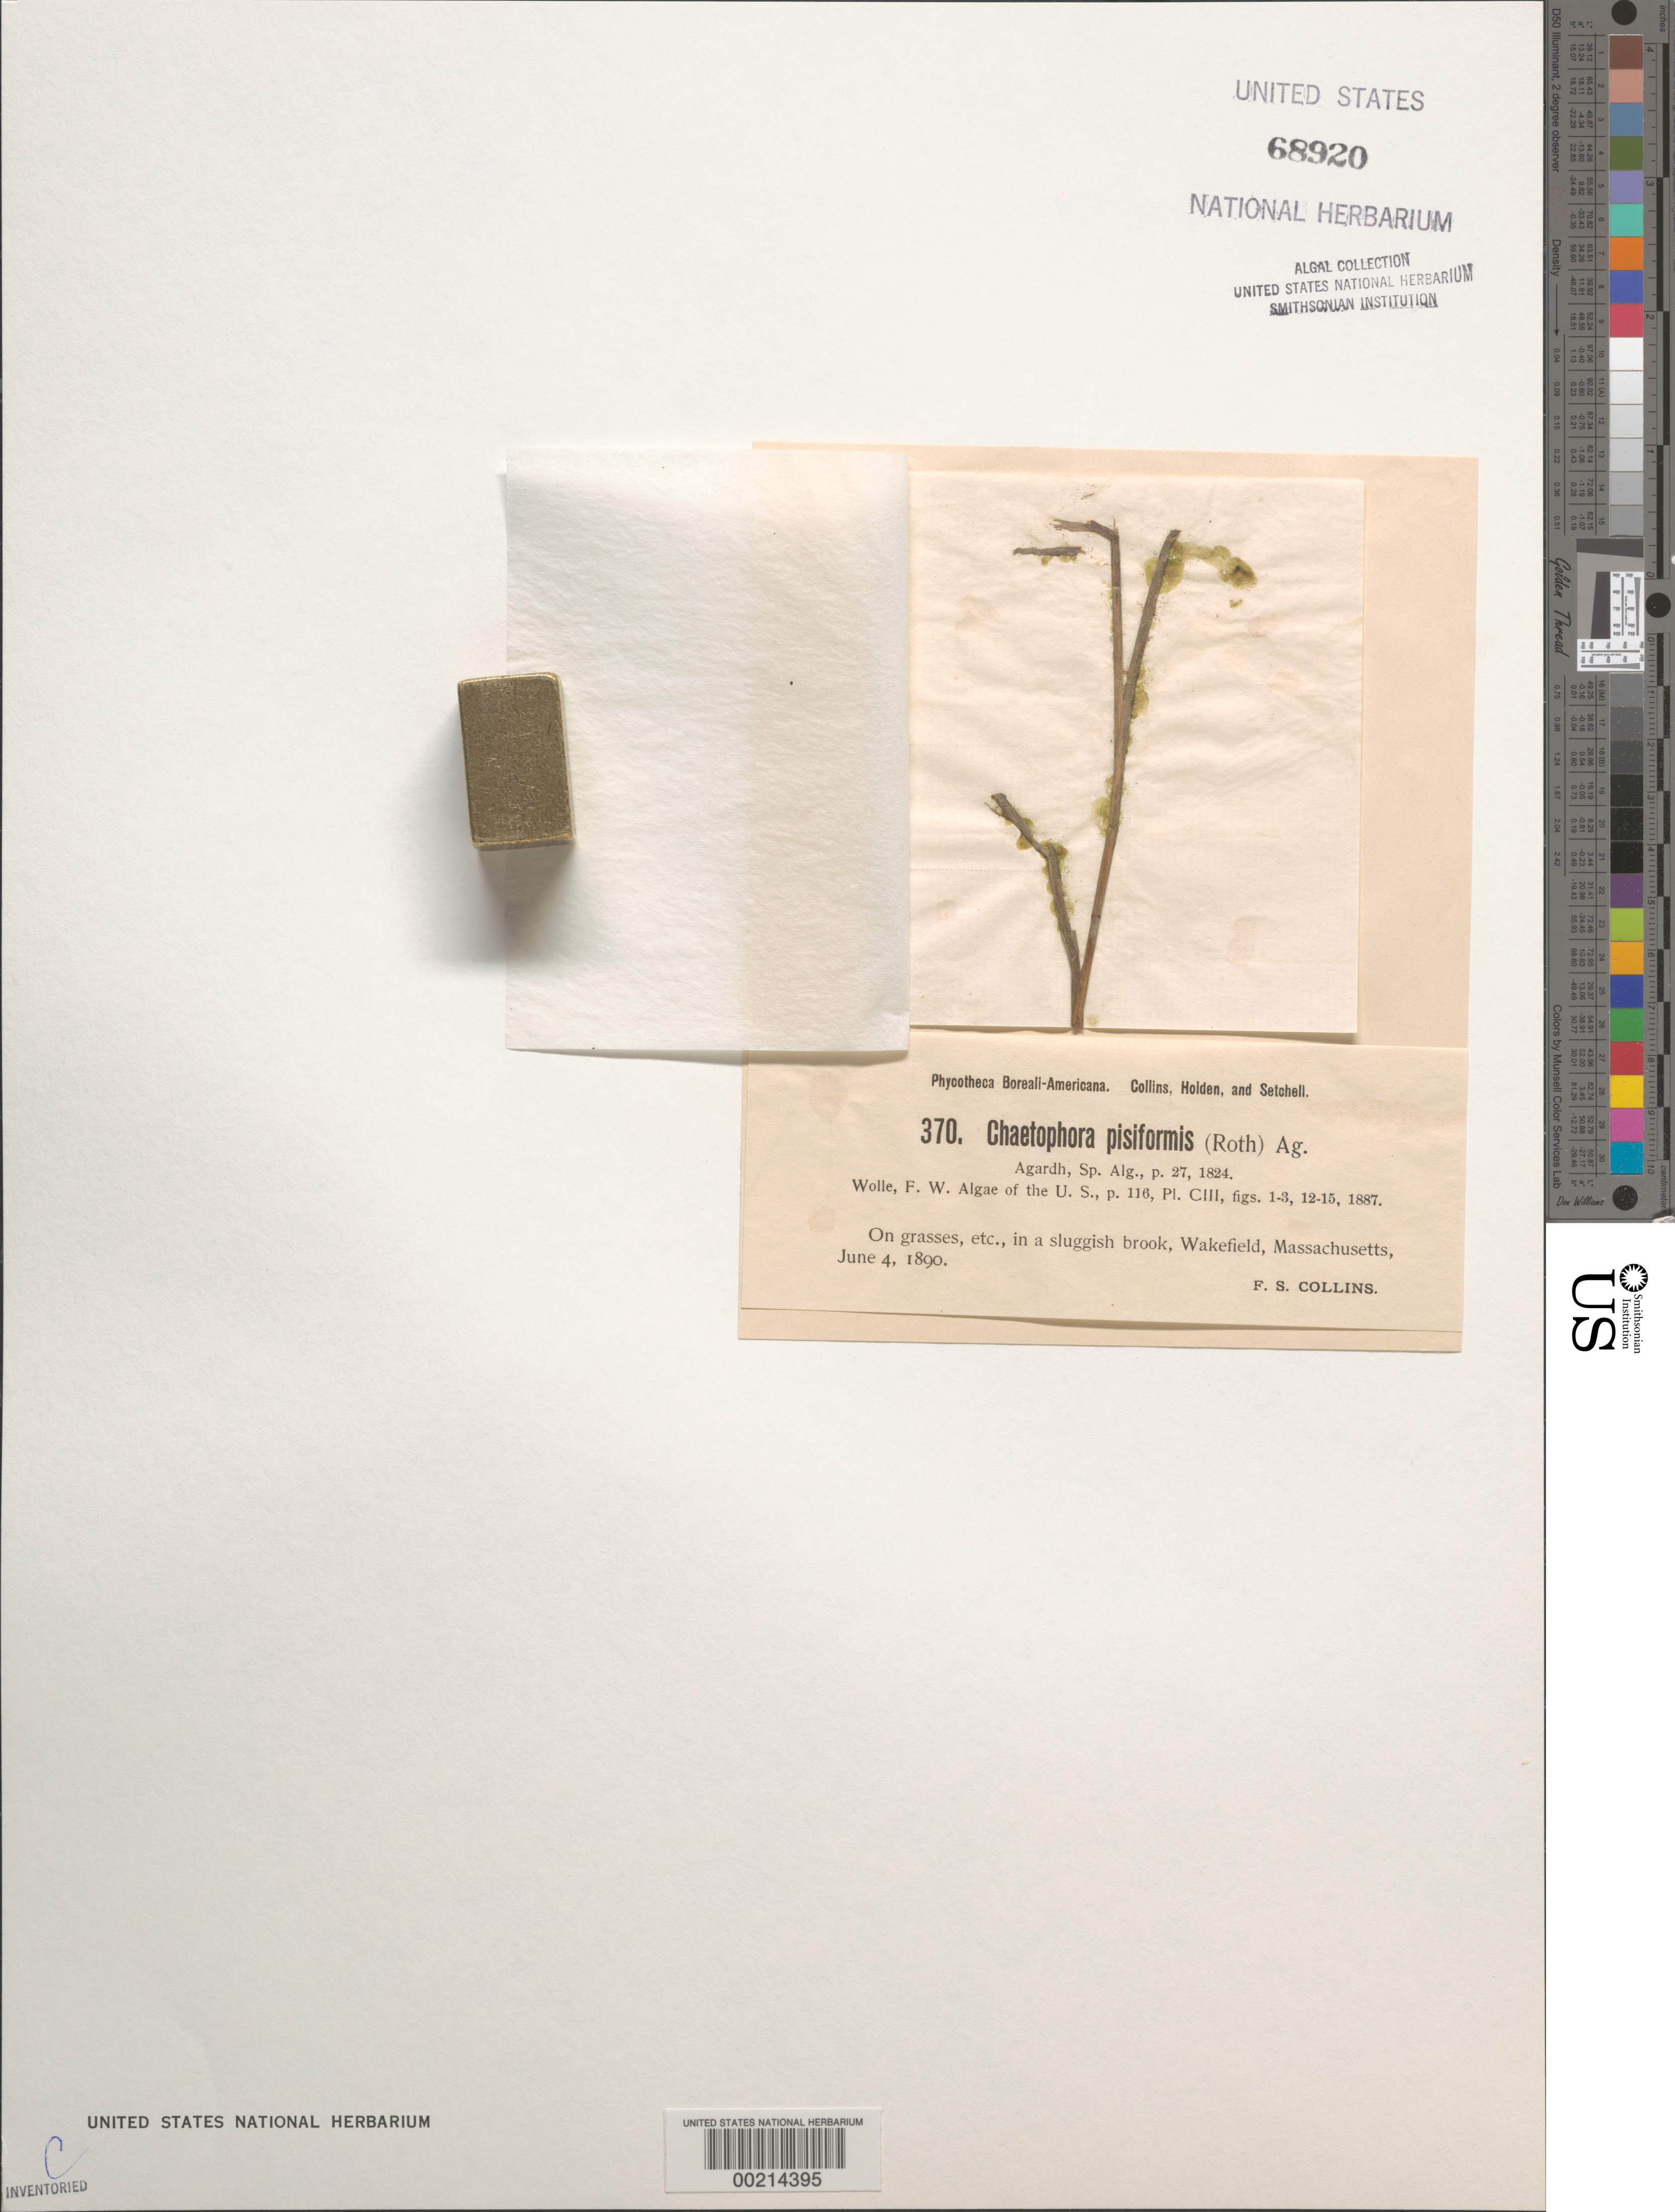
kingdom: Plantae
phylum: Chlorophyta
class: Chlorophyceae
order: Chaetophorales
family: Chaetophoraceae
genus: Chaetophoropsis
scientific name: Chaetophoropsis pisiformis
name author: (Roth) B.Wen Liu et al.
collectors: F. Collins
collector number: PB-A 370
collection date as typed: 04 Jun 1890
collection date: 1890-06-04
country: United States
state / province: Massachusetts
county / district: Middlesex County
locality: Wakefield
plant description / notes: Collins, Holden & Setchell, Phycotheca Boreali-Americana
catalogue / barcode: US 68920